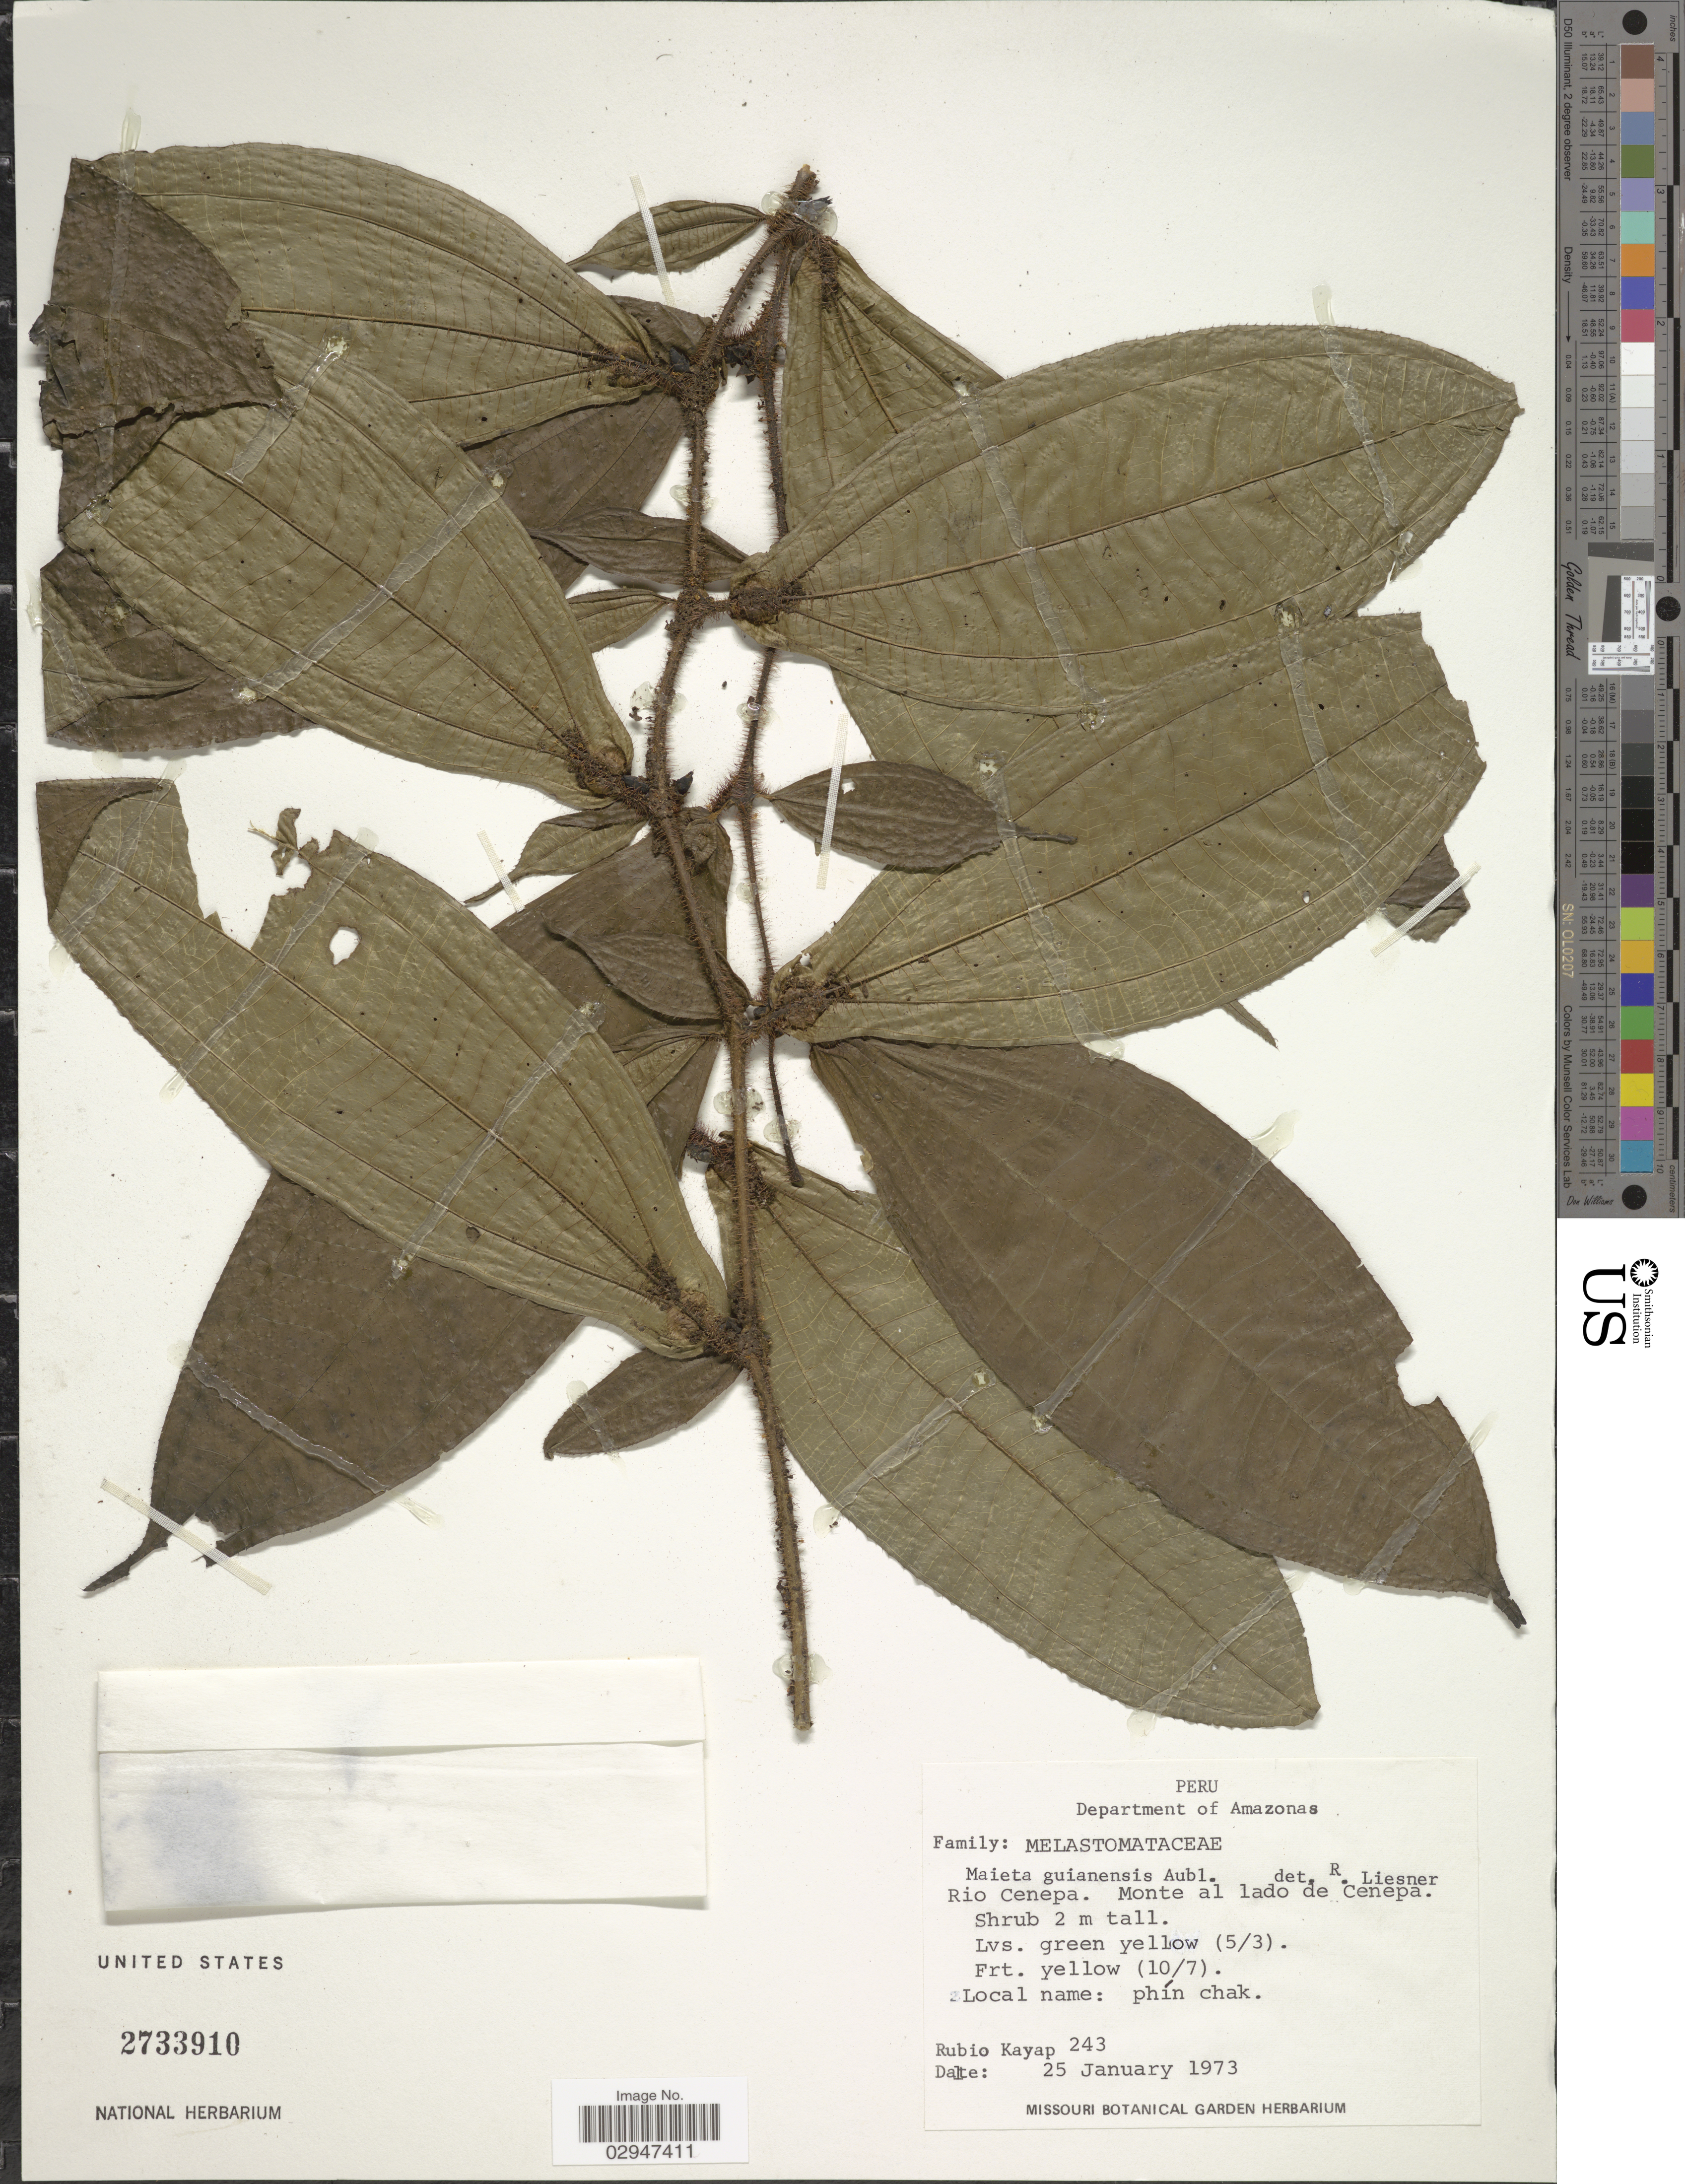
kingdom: Plantae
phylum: Tracheophyta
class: Magnoliopsida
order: Myrtales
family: Melastomataceae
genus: Maieta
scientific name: Maieta guianensis var. guianensis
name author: Aubl.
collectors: R. Kayap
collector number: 243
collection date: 1973-01-25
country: Peru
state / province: Amazonas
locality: Rio Cenepa. Monte al lado de Cenepa.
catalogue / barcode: US 2733910